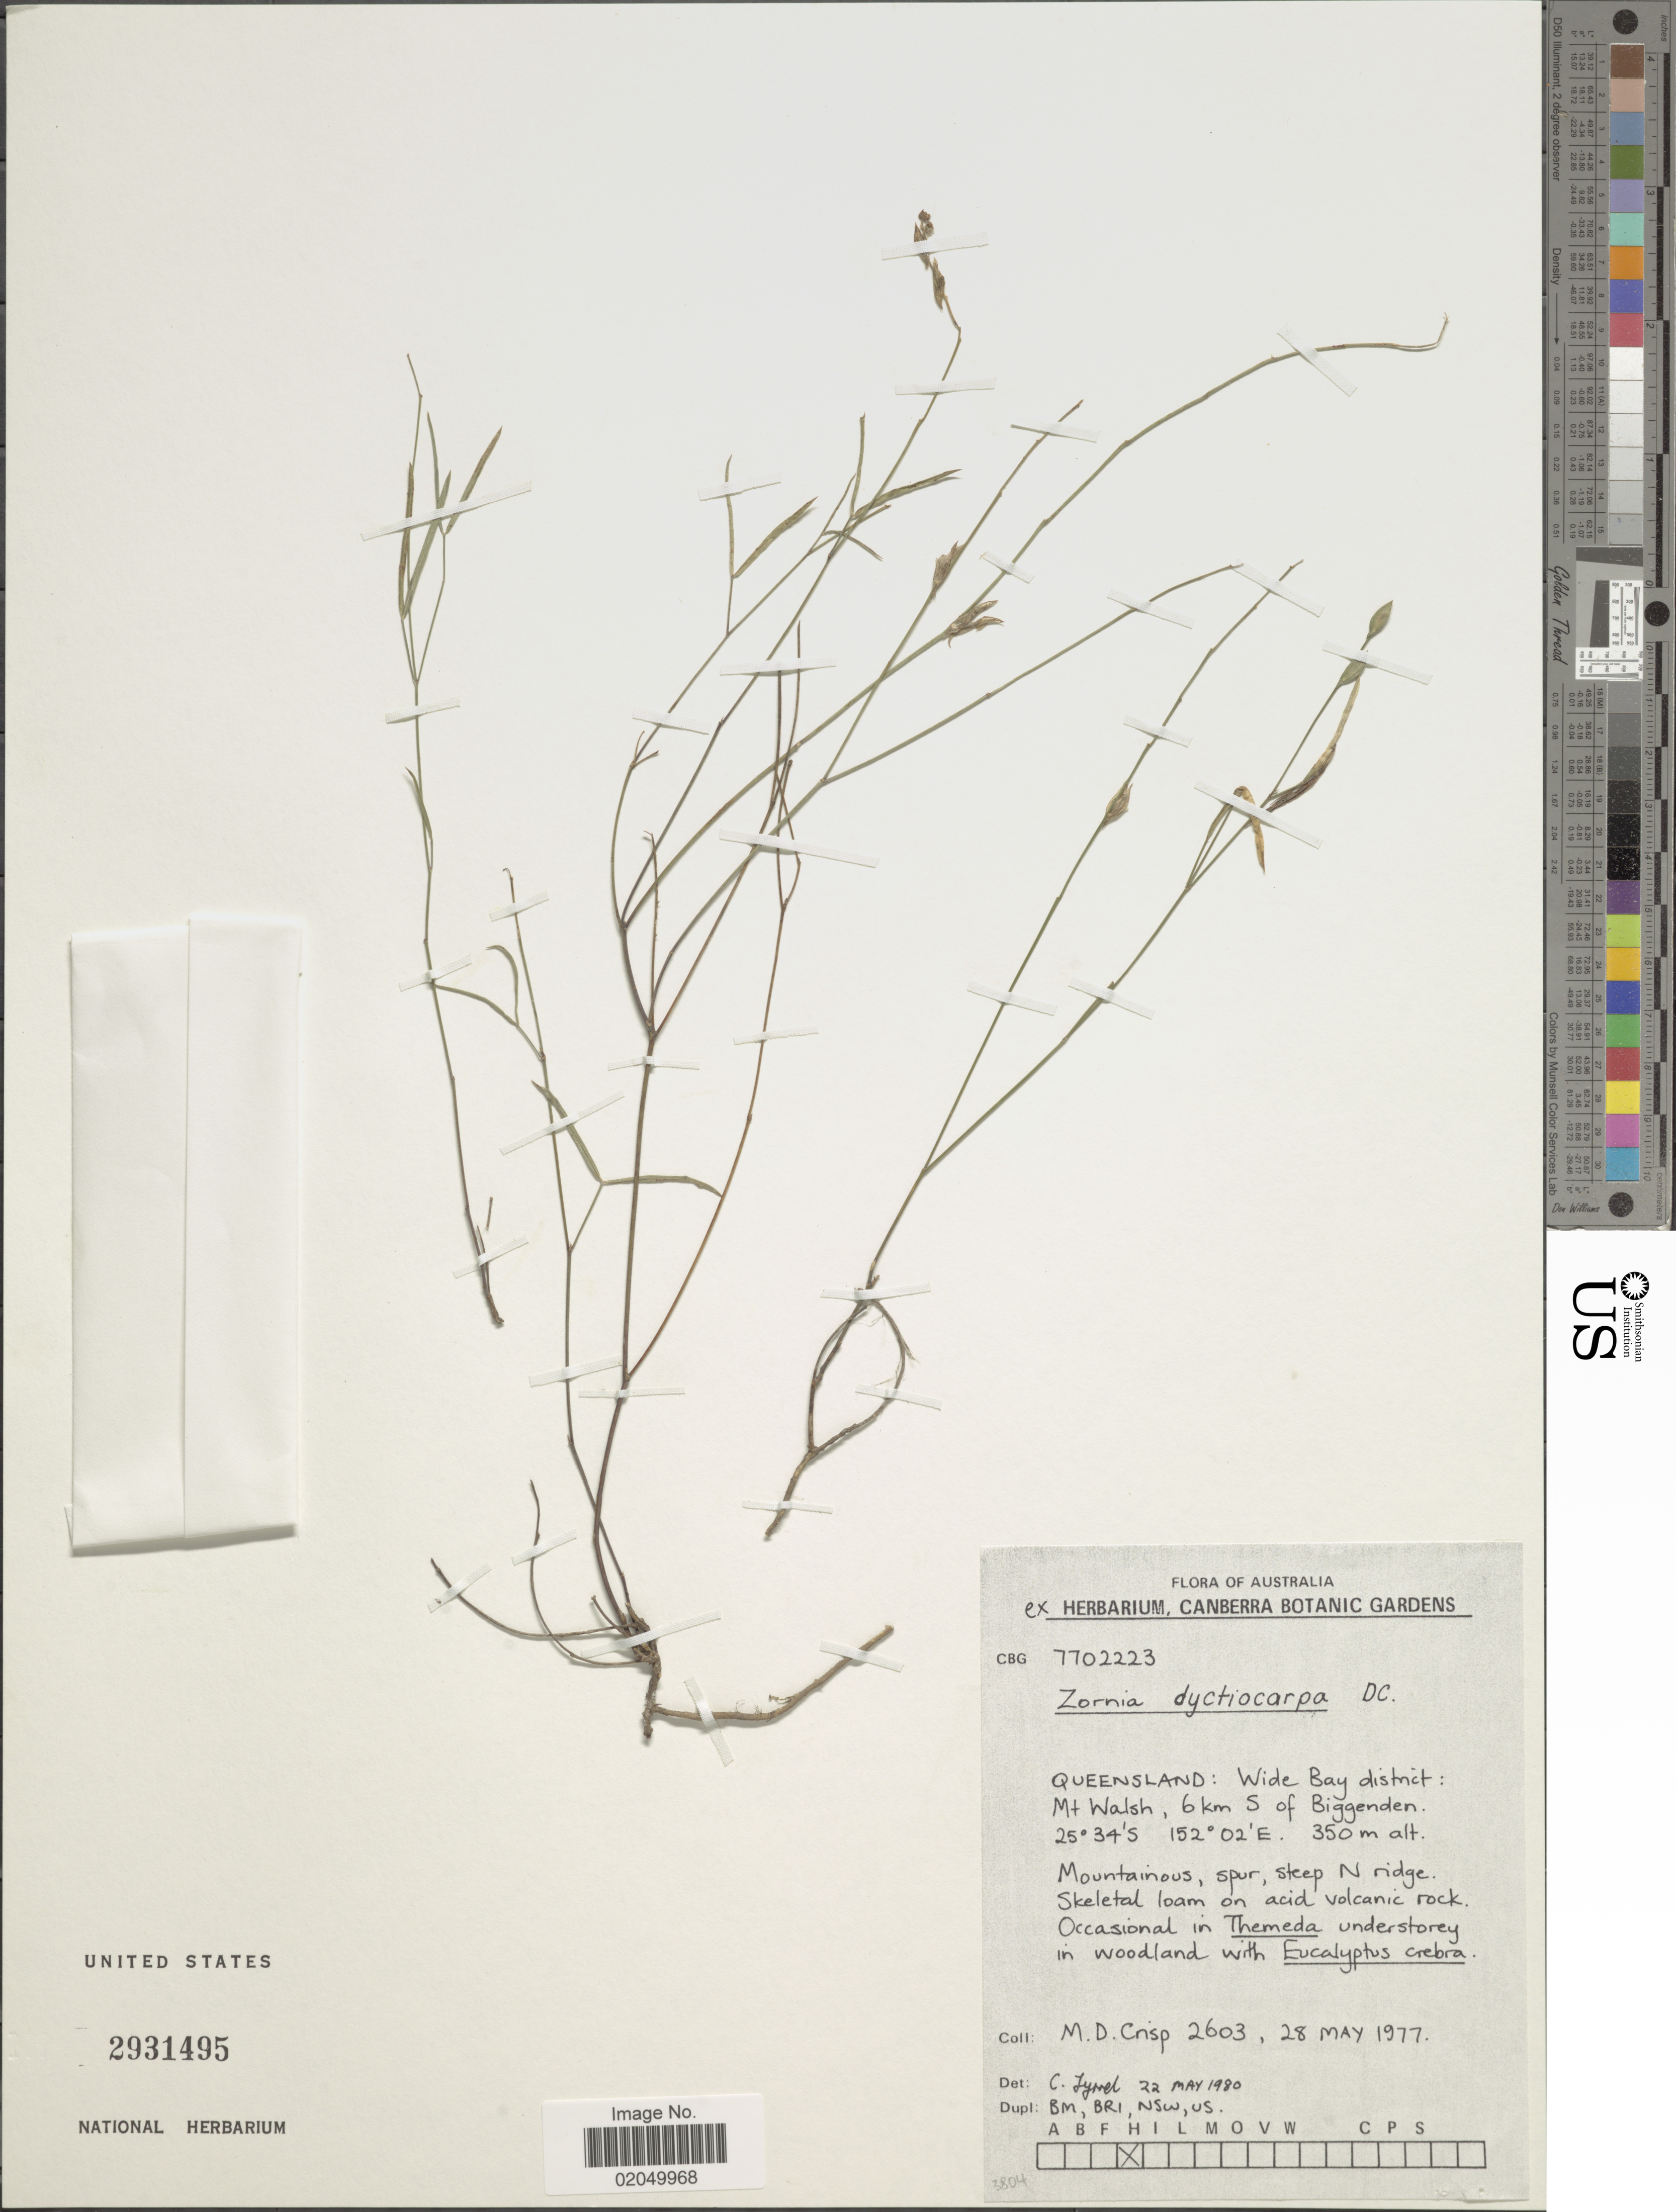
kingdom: Plantae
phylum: Tracheophyta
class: Magnoliopsida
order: Fabales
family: Fabaceae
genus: Zornia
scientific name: Zornia dyctiocarpa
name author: DC.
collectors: M. Crisp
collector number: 2603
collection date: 1977-05-28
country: Australia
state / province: Queensland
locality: Wide Bay District: Mt. Walsh, 6 km S of Biggenden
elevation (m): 350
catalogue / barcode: US 2931495